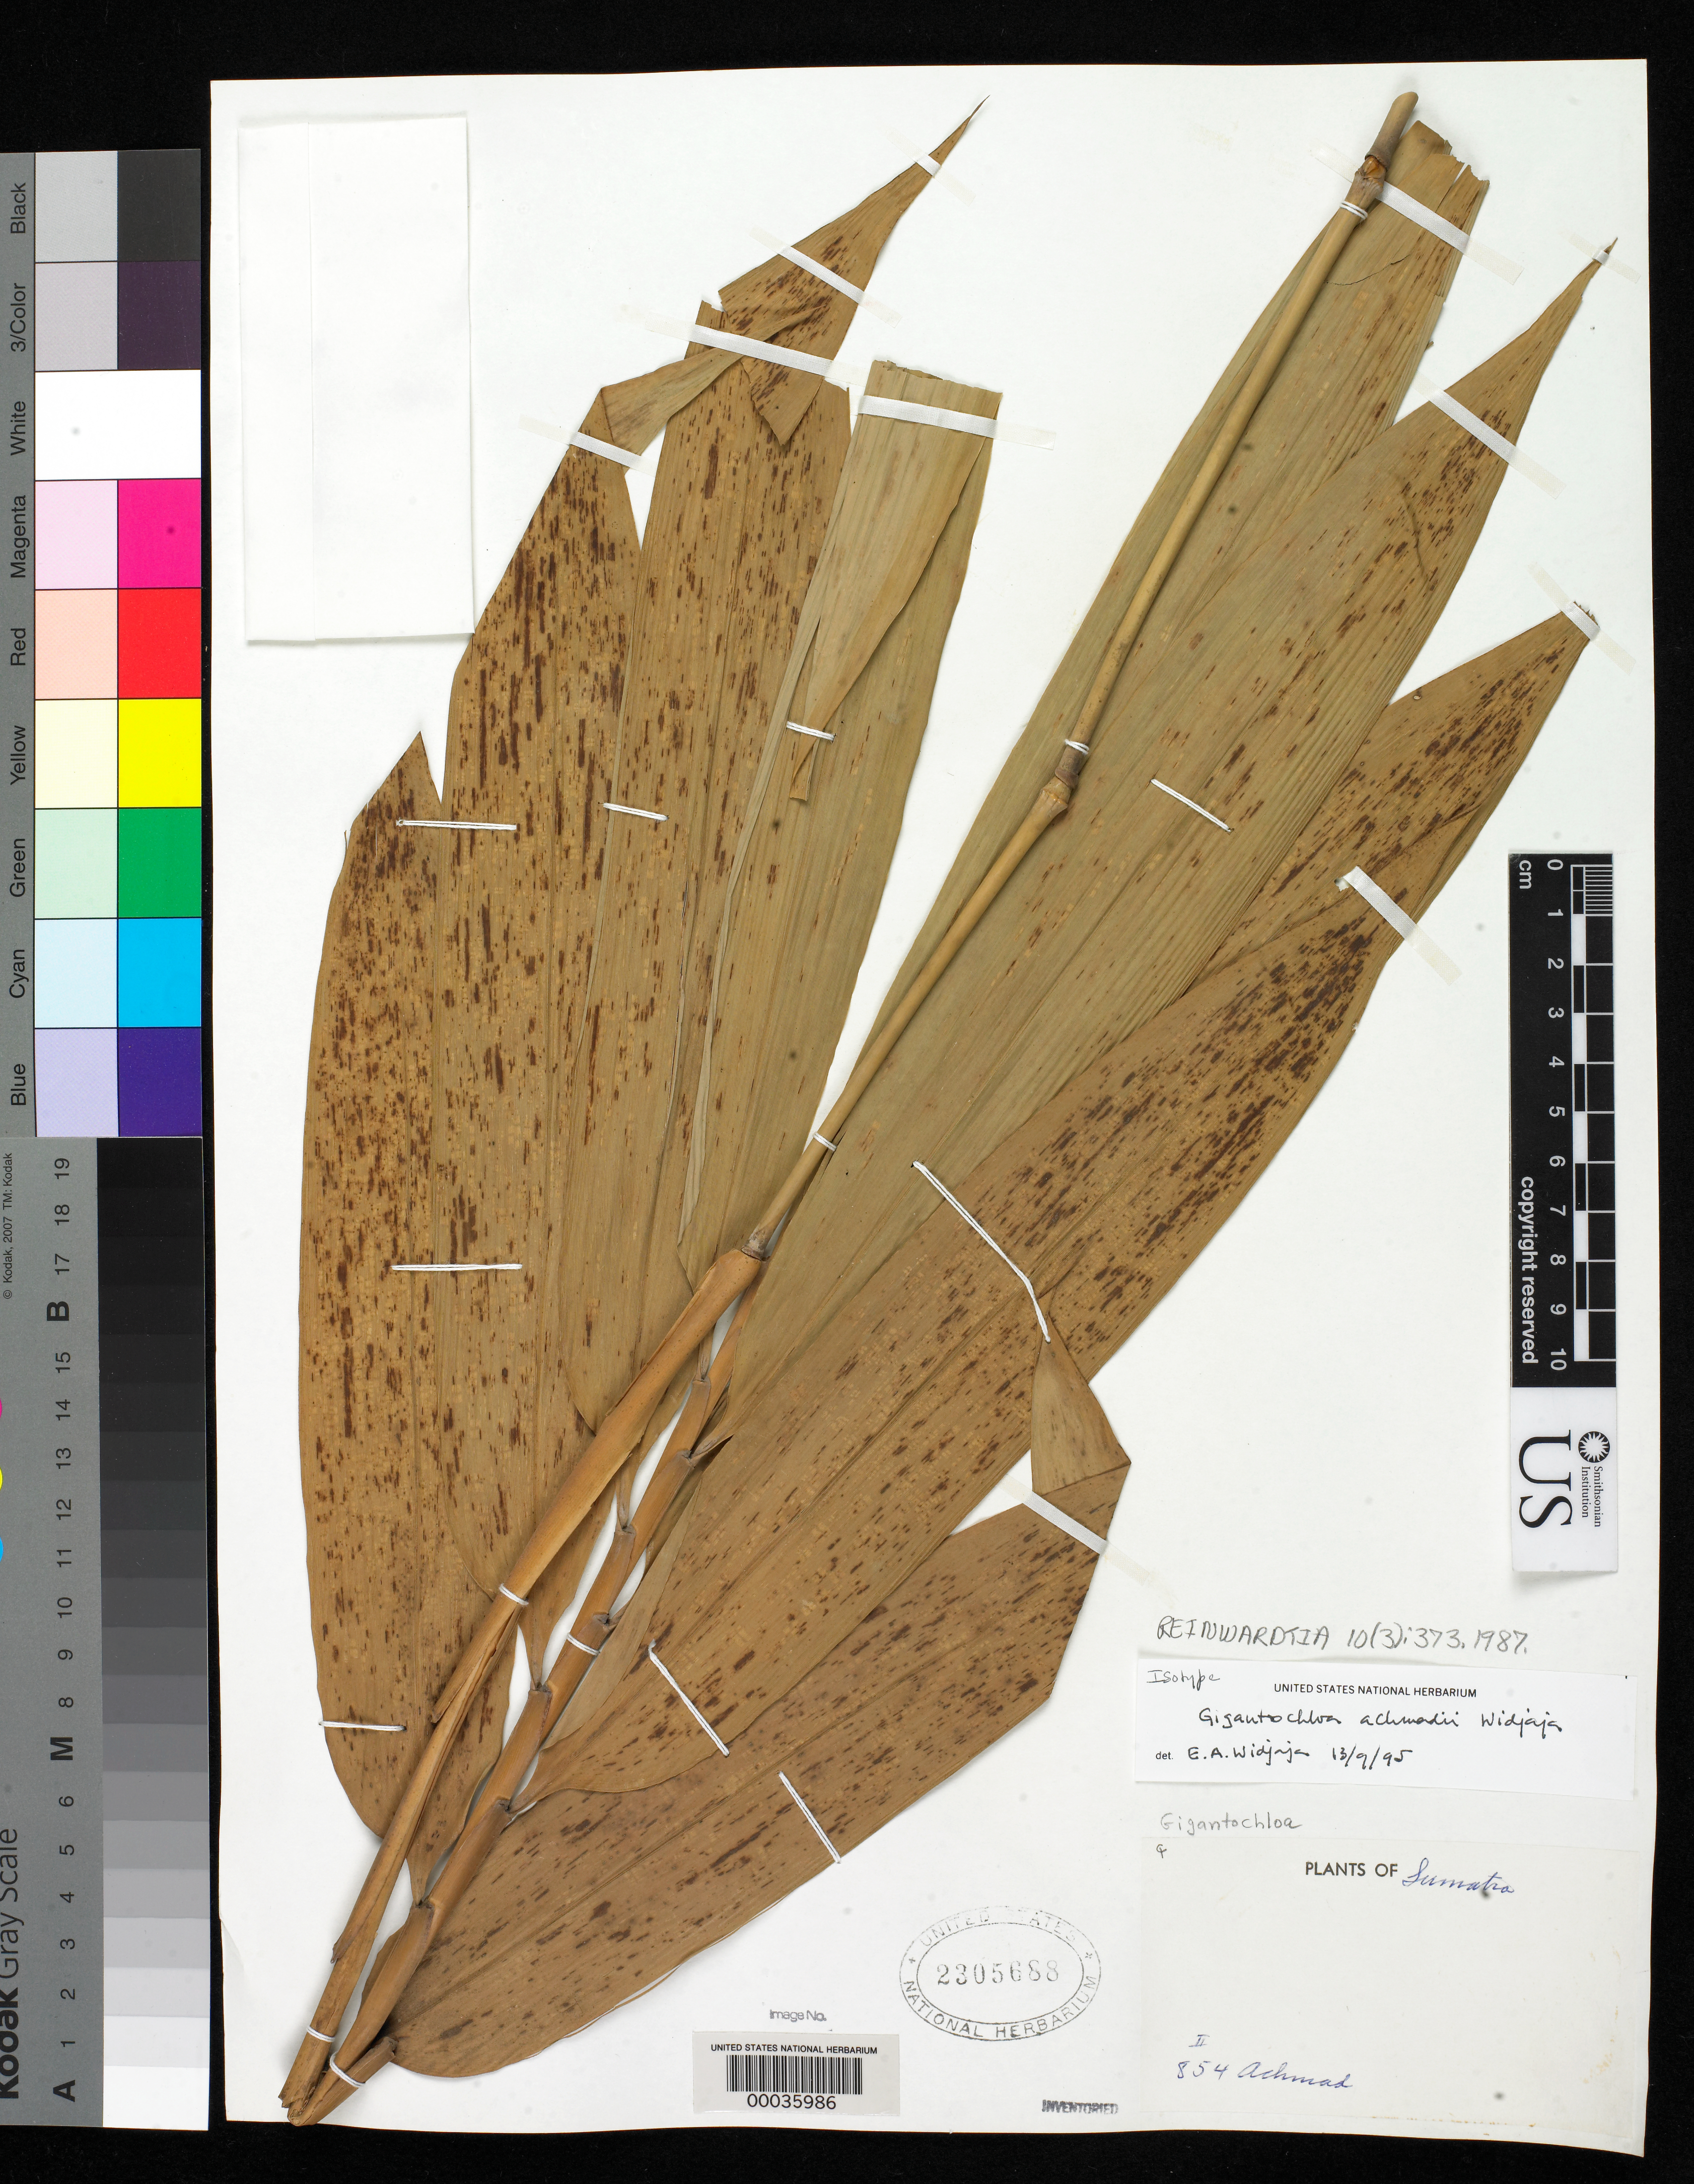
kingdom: Plantae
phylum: Tracheophyta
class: Liliopsida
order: Poales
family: Poaceae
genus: Gigantochloa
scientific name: Gigantochloa achmadii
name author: Widjaja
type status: Isotype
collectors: -- Achmad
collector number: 854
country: Indonesia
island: Sumatra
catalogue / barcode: US 2305688